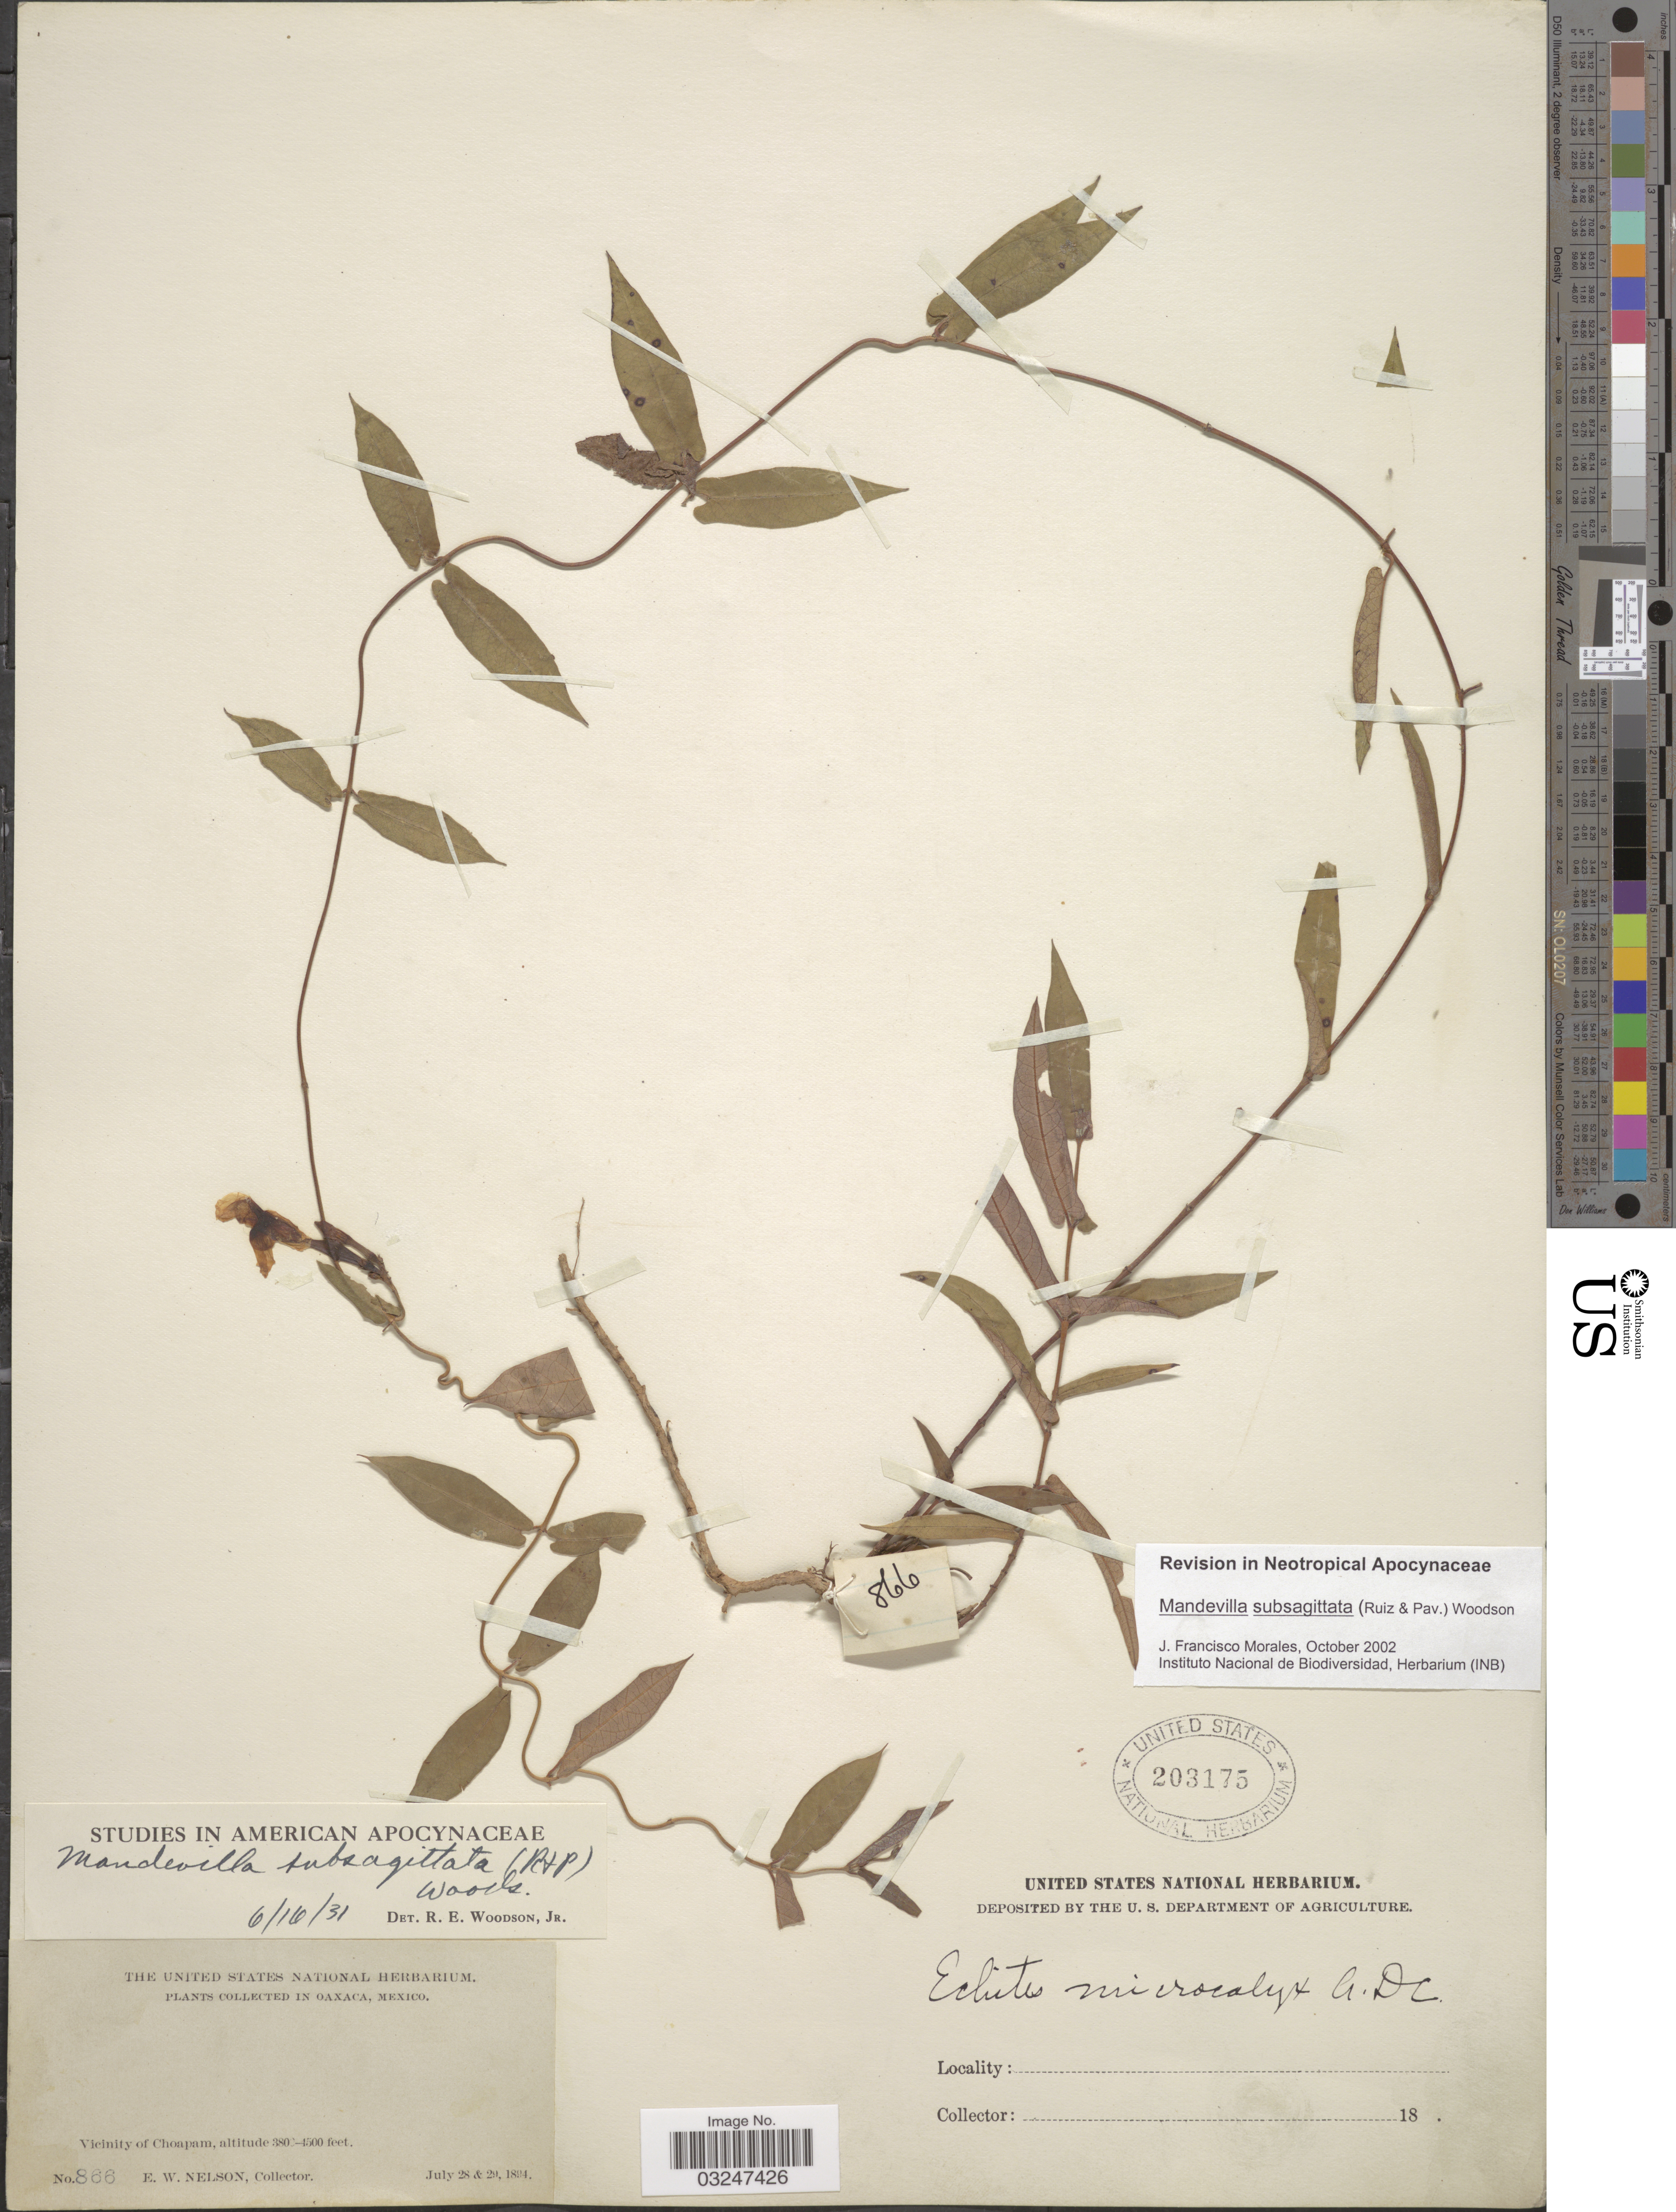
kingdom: Plantae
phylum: Tracheophyta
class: Magnoliopsida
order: Gentianales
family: Apocynaceae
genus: Mandevilla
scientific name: Mandevilla subsagittata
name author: (Ruiz & Pav.) Woodson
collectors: E. W. Nelson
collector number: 866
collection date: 1894-07-28/1894-07-29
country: Mexico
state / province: Oaxaca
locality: Vicinity of Choapam.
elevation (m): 1158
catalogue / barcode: US 203175